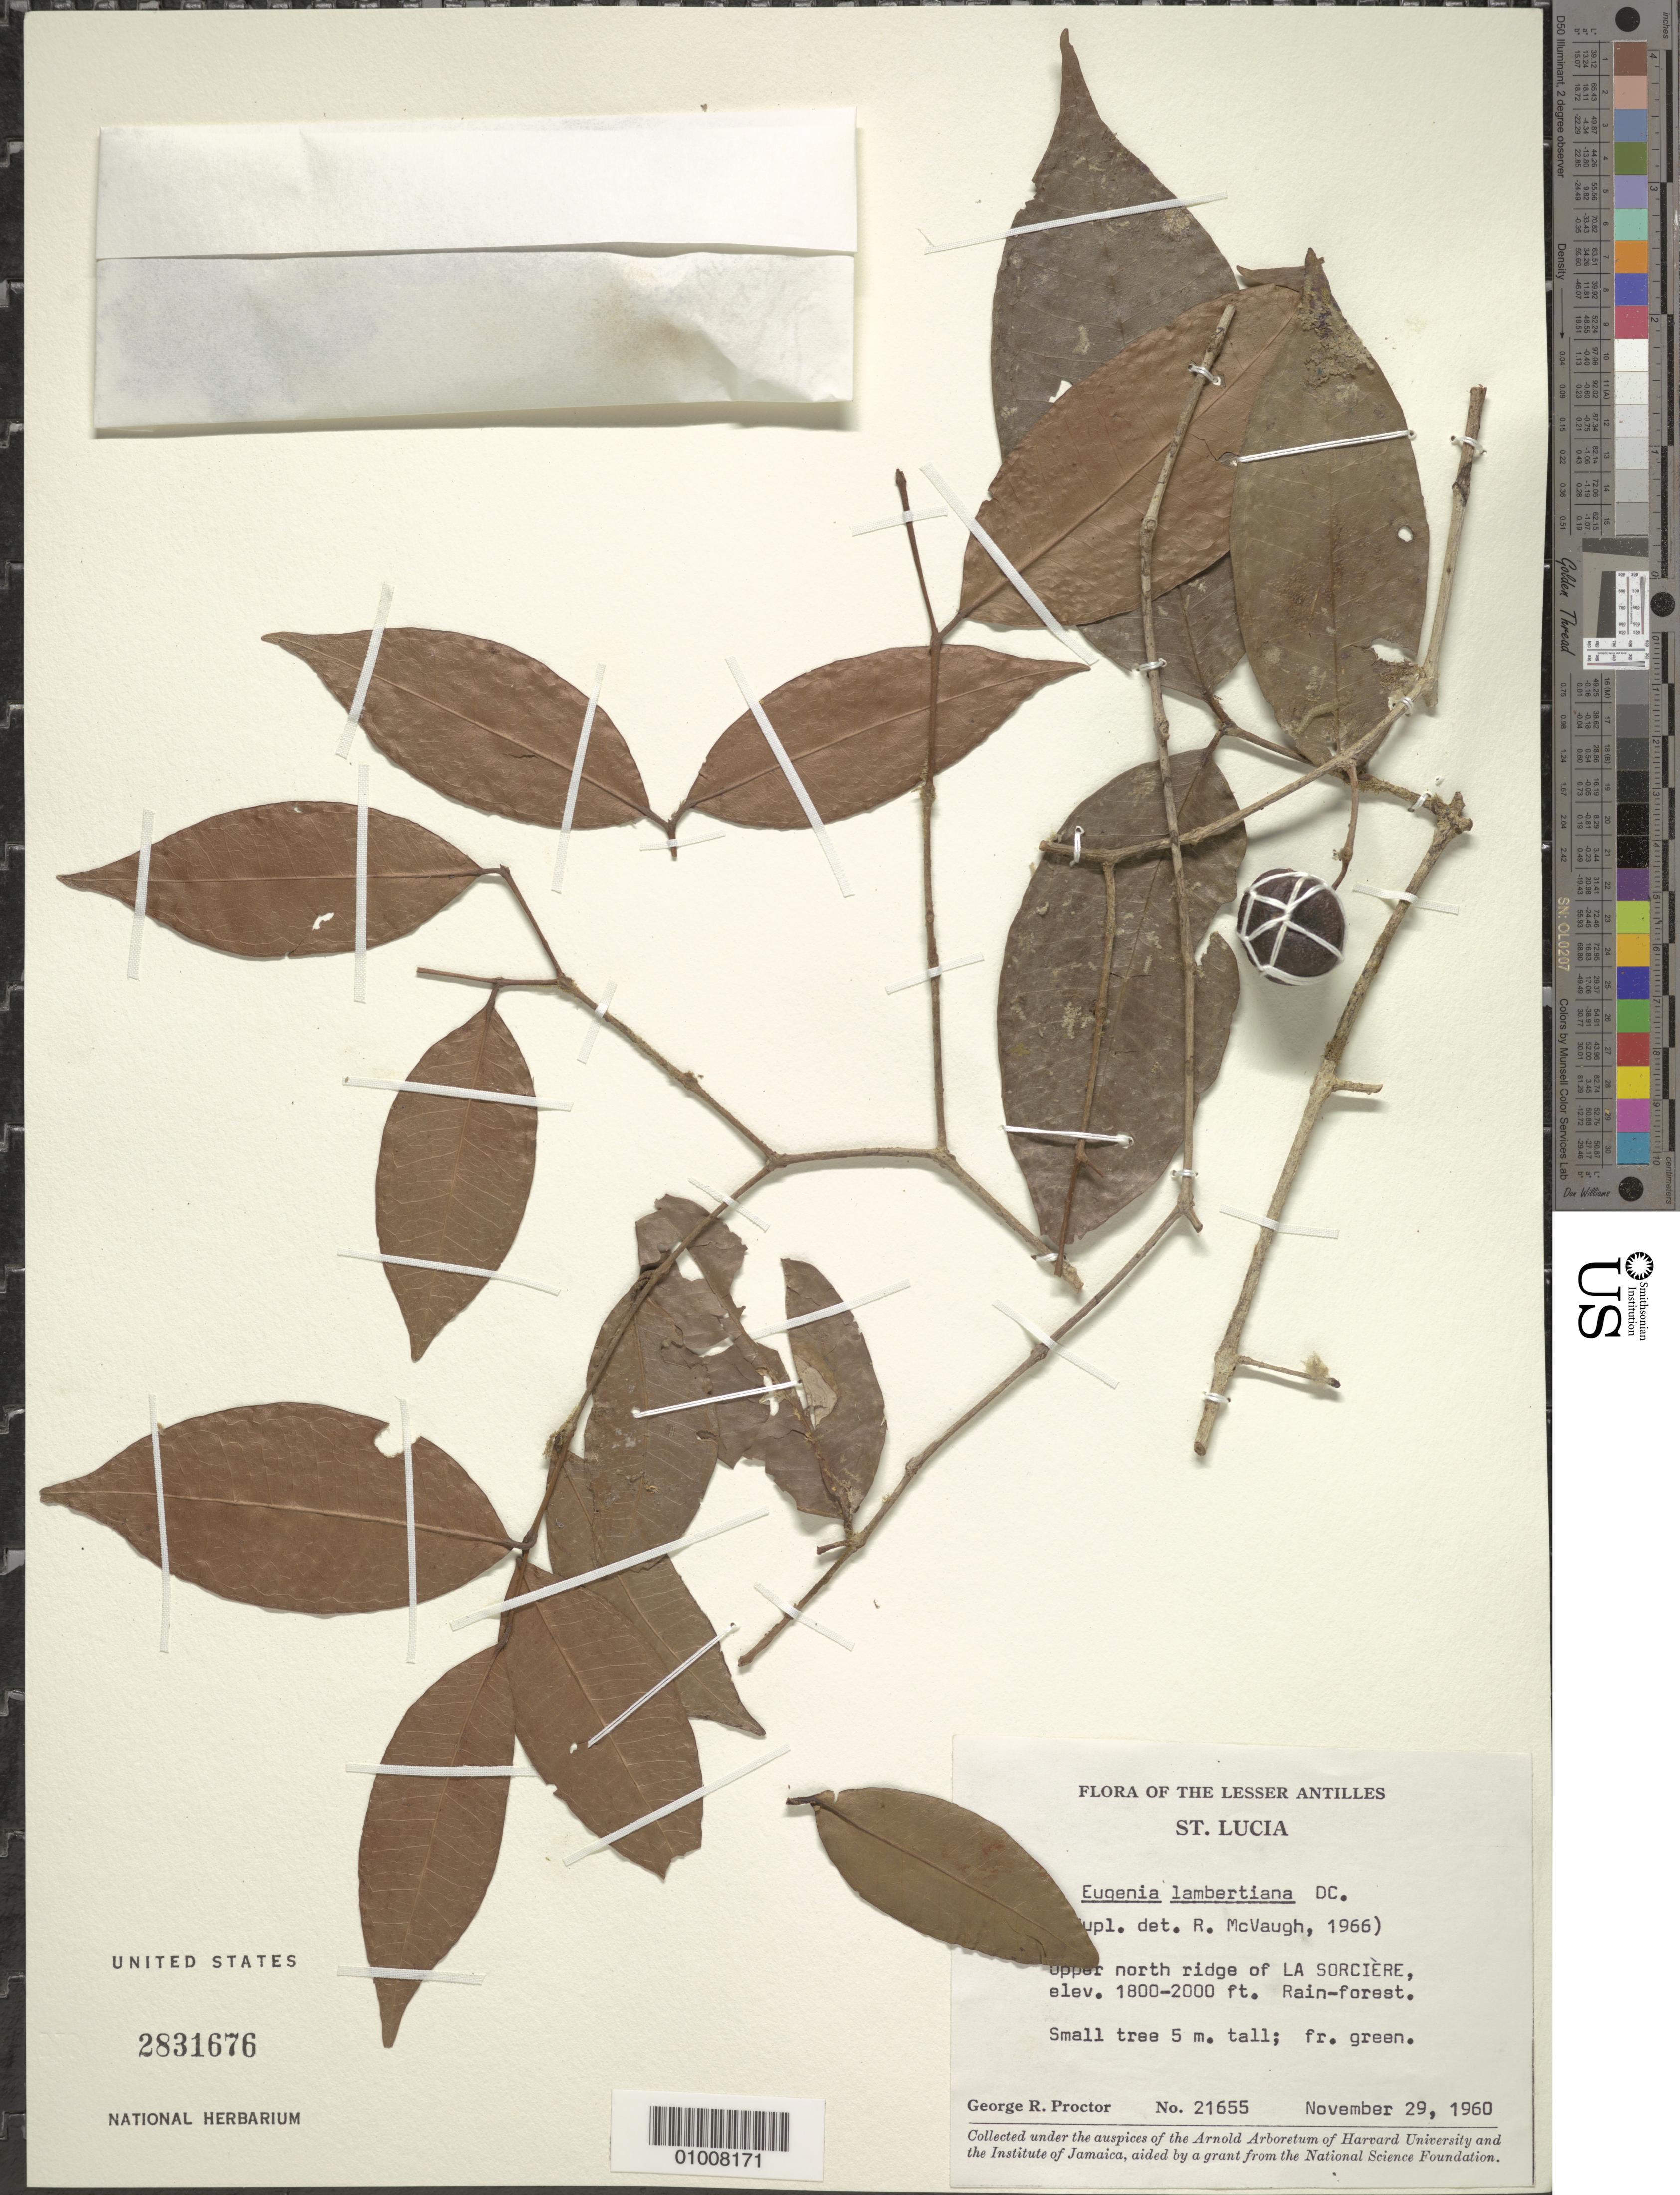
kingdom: Plantae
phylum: Tracheophyta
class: Magnoliopsida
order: Myrtales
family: Myrtaceae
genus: Eugenia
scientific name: Eugenia lambertiana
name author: DC.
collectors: G. R. Proctor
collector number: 21655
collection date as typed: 29 Nov 1960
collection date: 1960-11-29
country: St. Lucia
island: St. Lucia I.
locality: Upper north ridge of Morne La Sorcière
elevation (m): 549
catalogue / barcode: US 2831676